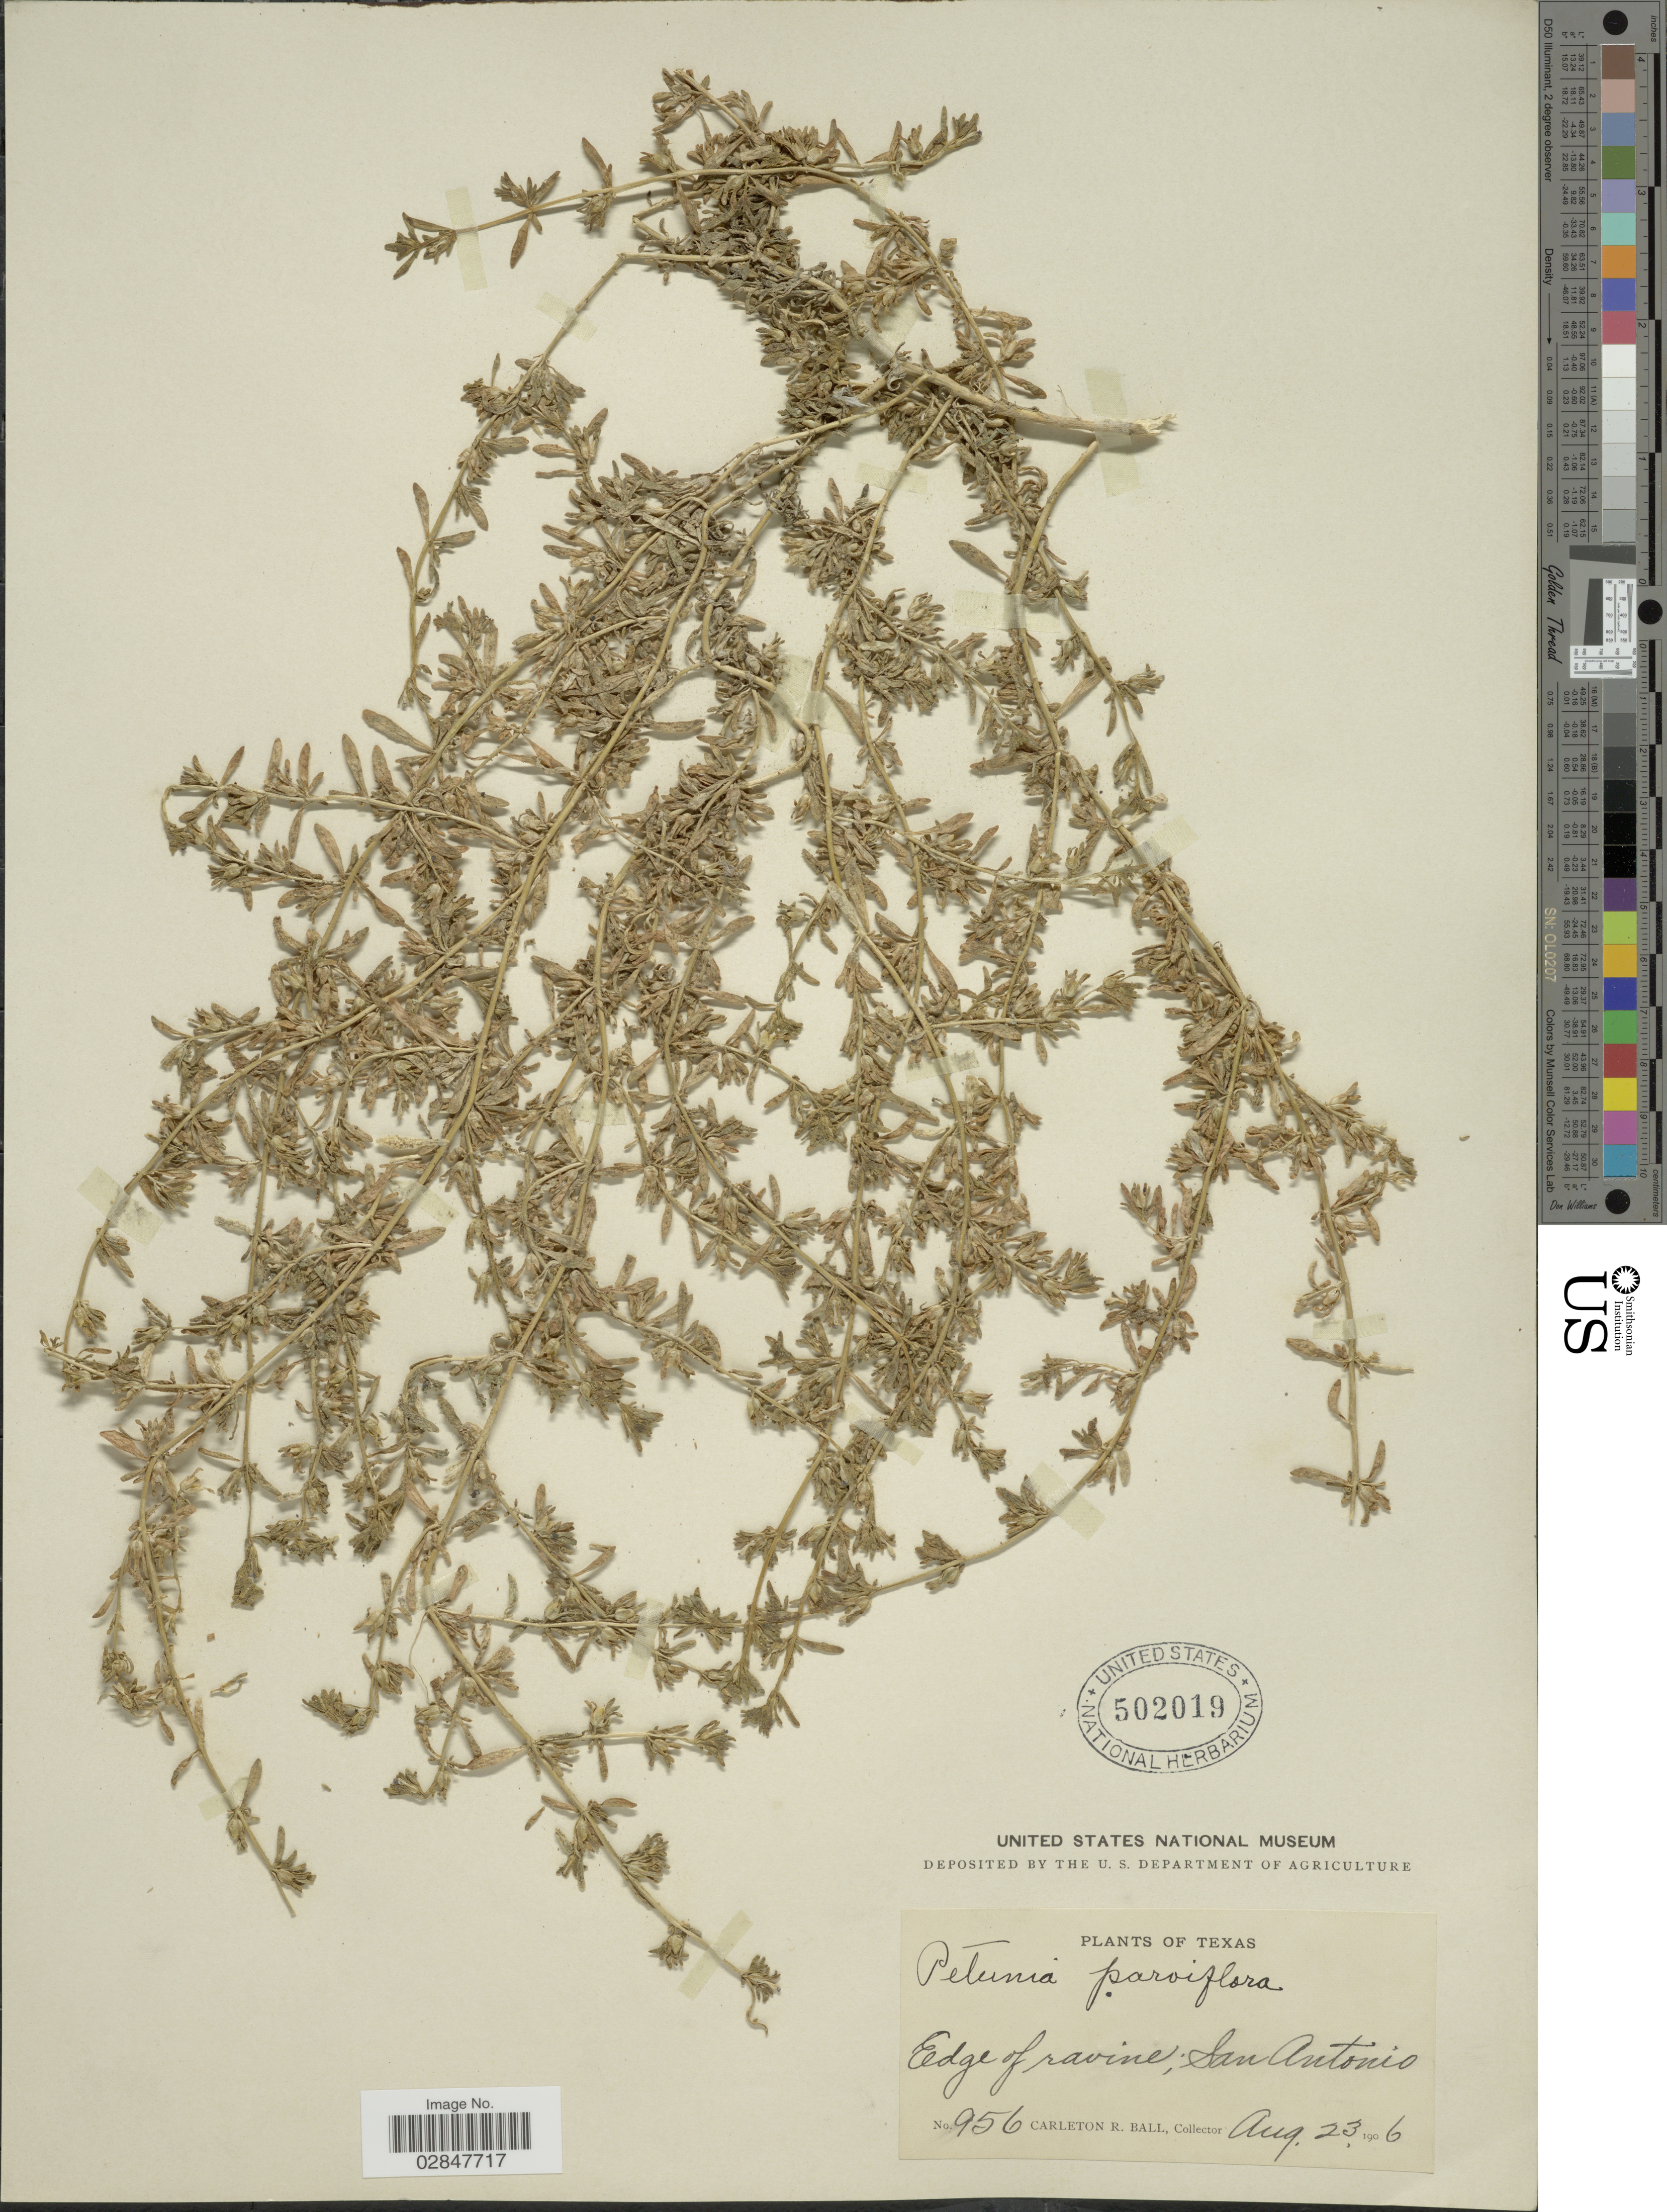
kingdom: Plantae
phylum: Tracheophyta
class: Magnoliopsida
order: Solanales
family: Solanaceae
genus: Petunia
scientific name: Petunia parviflora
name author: Juss.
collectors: C. R. Ball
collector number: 956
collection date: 1906-08-23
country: United States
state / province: Texas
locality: San Antonio.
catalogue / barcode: US 502019